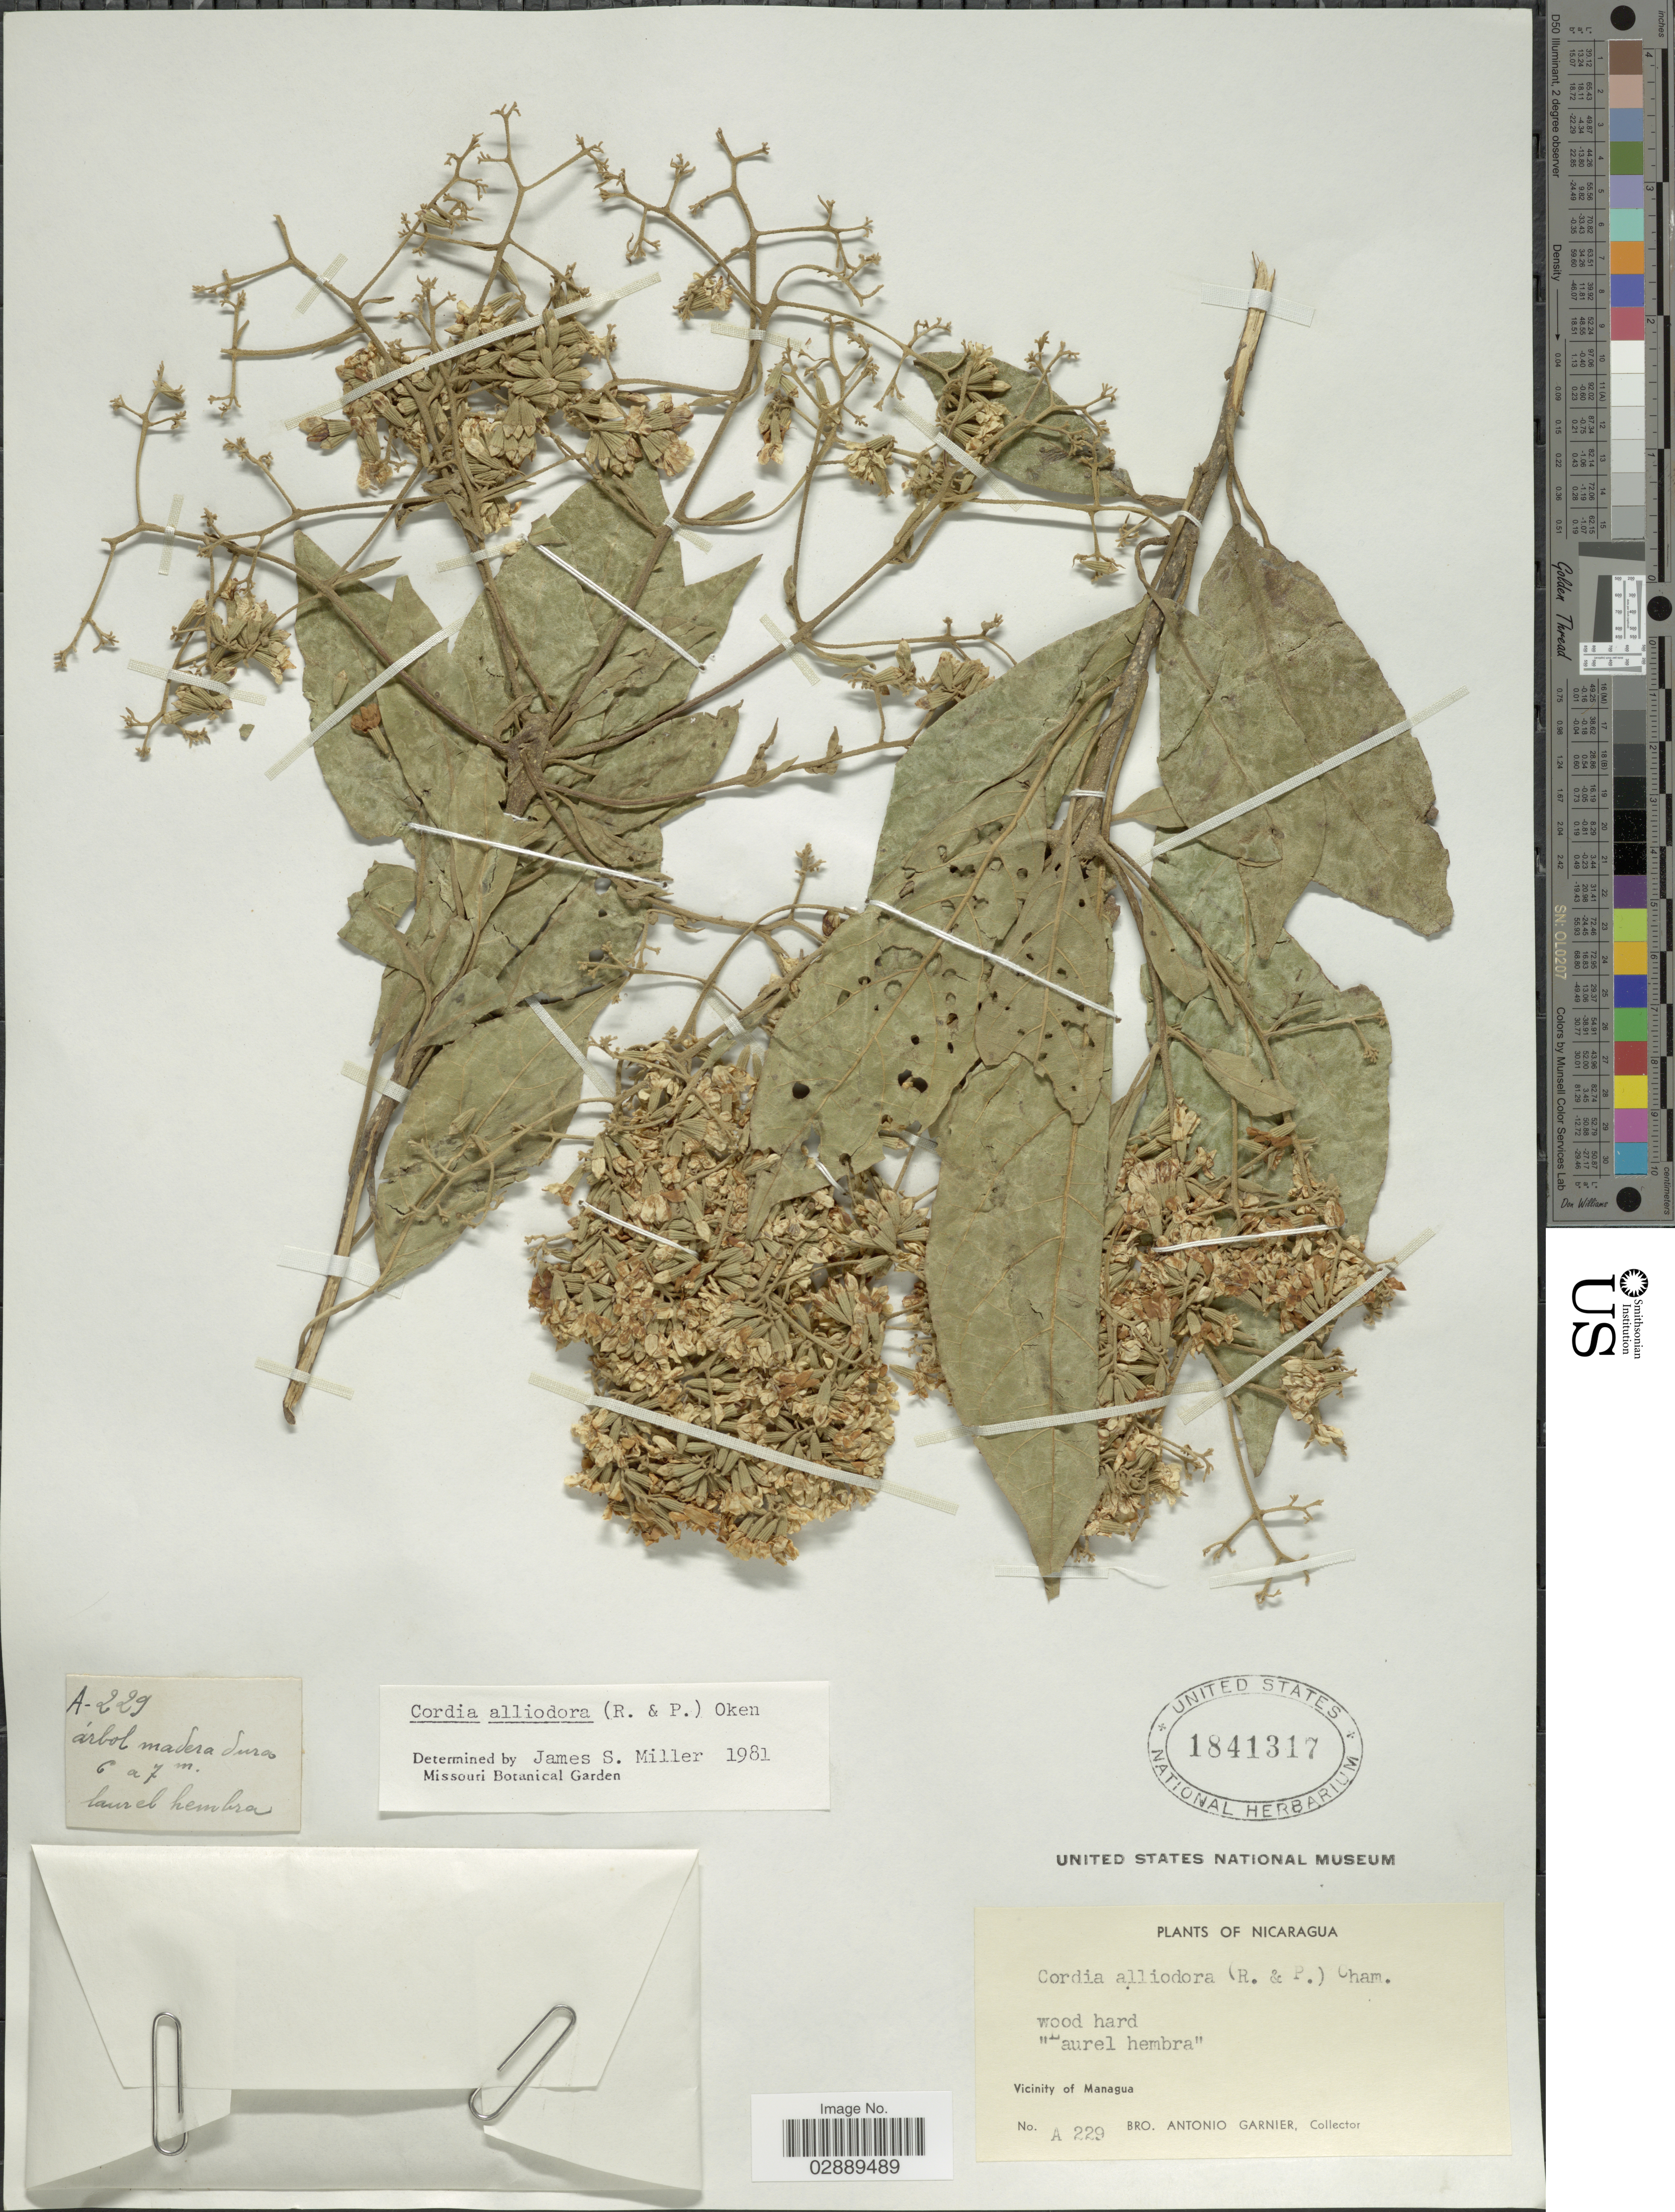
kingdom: Plantae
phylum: Tracheophyta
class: Magnoliopsida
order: Boraginales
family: Cordiaceae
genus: Cordia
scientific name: Cordia alliodora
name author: (Ruiz & Pav.) Oken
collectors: Bro. A. Garnier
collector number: A 229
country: Nicaragua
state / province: Managua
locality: Vicinity of Managua.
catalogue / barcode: US 1841317